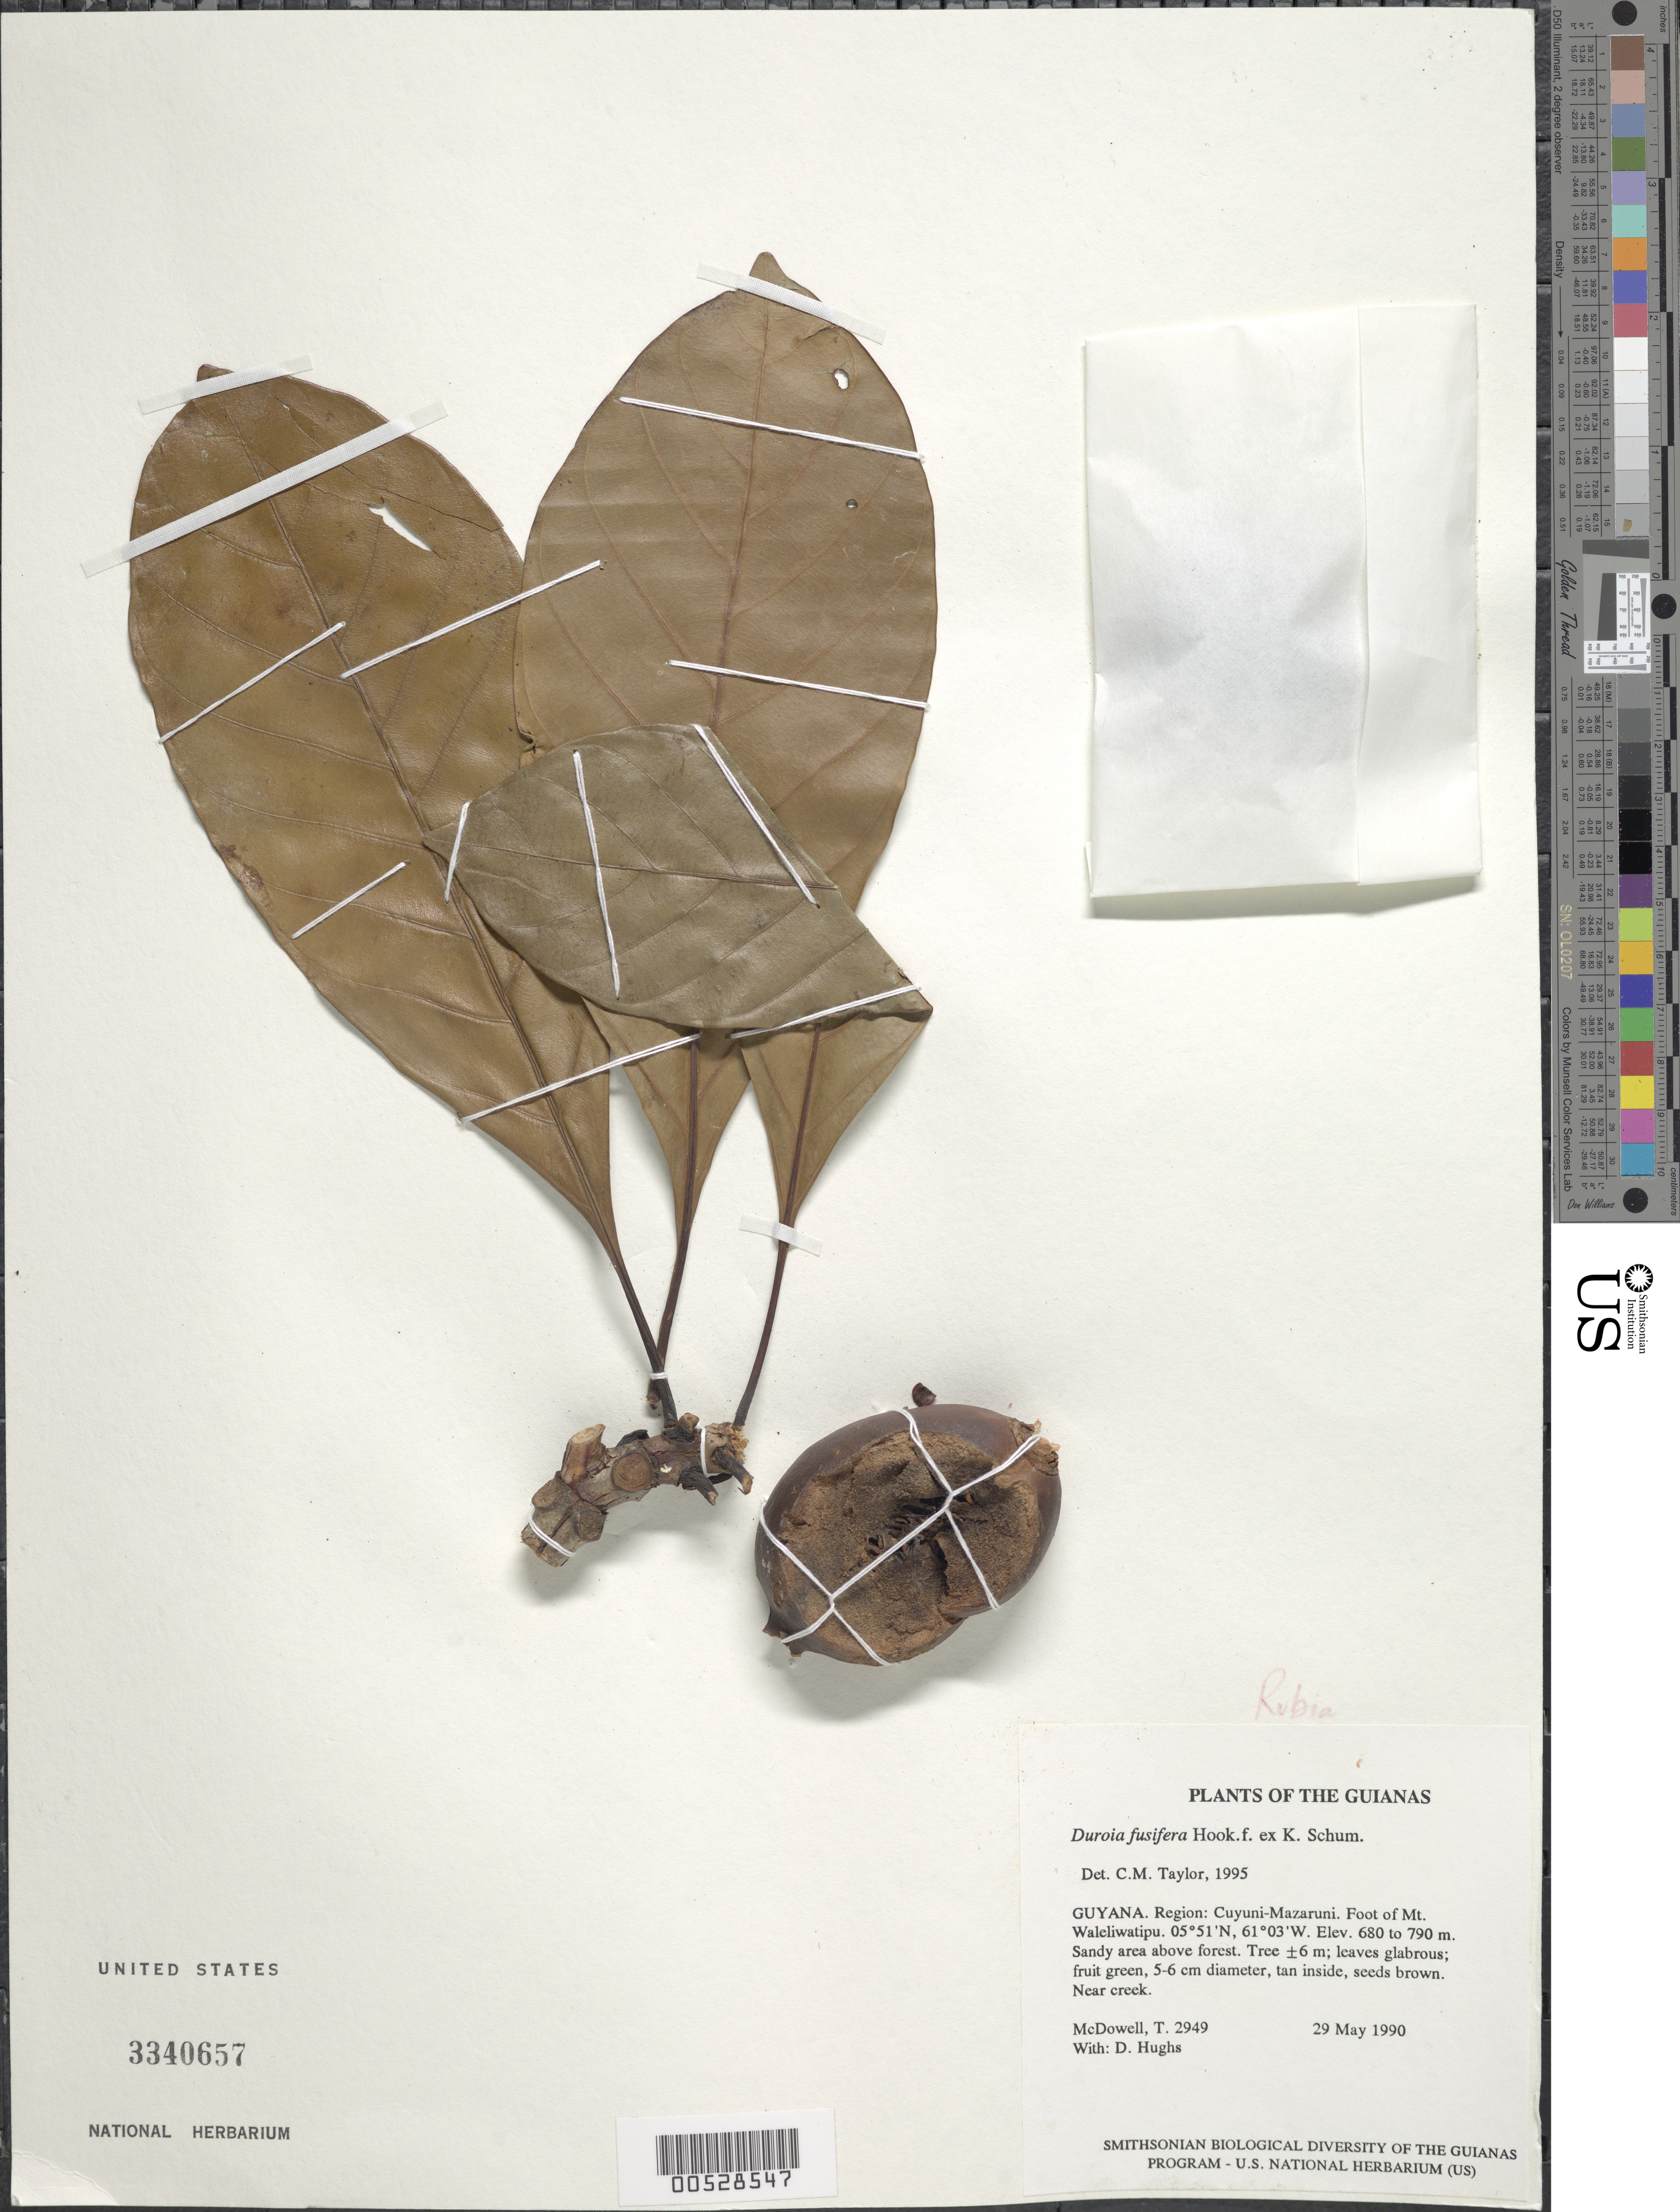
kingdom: Plantae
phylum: Tracheophyta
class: Magnoliopsida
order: Gentianales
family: Rubiaceae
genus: Duroia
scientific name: Duroia fusifera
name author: Spruce ex K. Schum.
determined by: Taylor, Charlotte M.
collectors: T. McDowell, D. Hughs, L. Anselmo & L. Thompson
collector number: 2949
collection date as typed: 29 May 1990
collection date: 1990-05-29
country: Guyana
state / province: Cuyuni-Mazaruni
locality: Foot of Mt. Waleliwatipu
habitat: Sandy area above forest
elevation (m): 680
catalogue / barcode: US 3340657